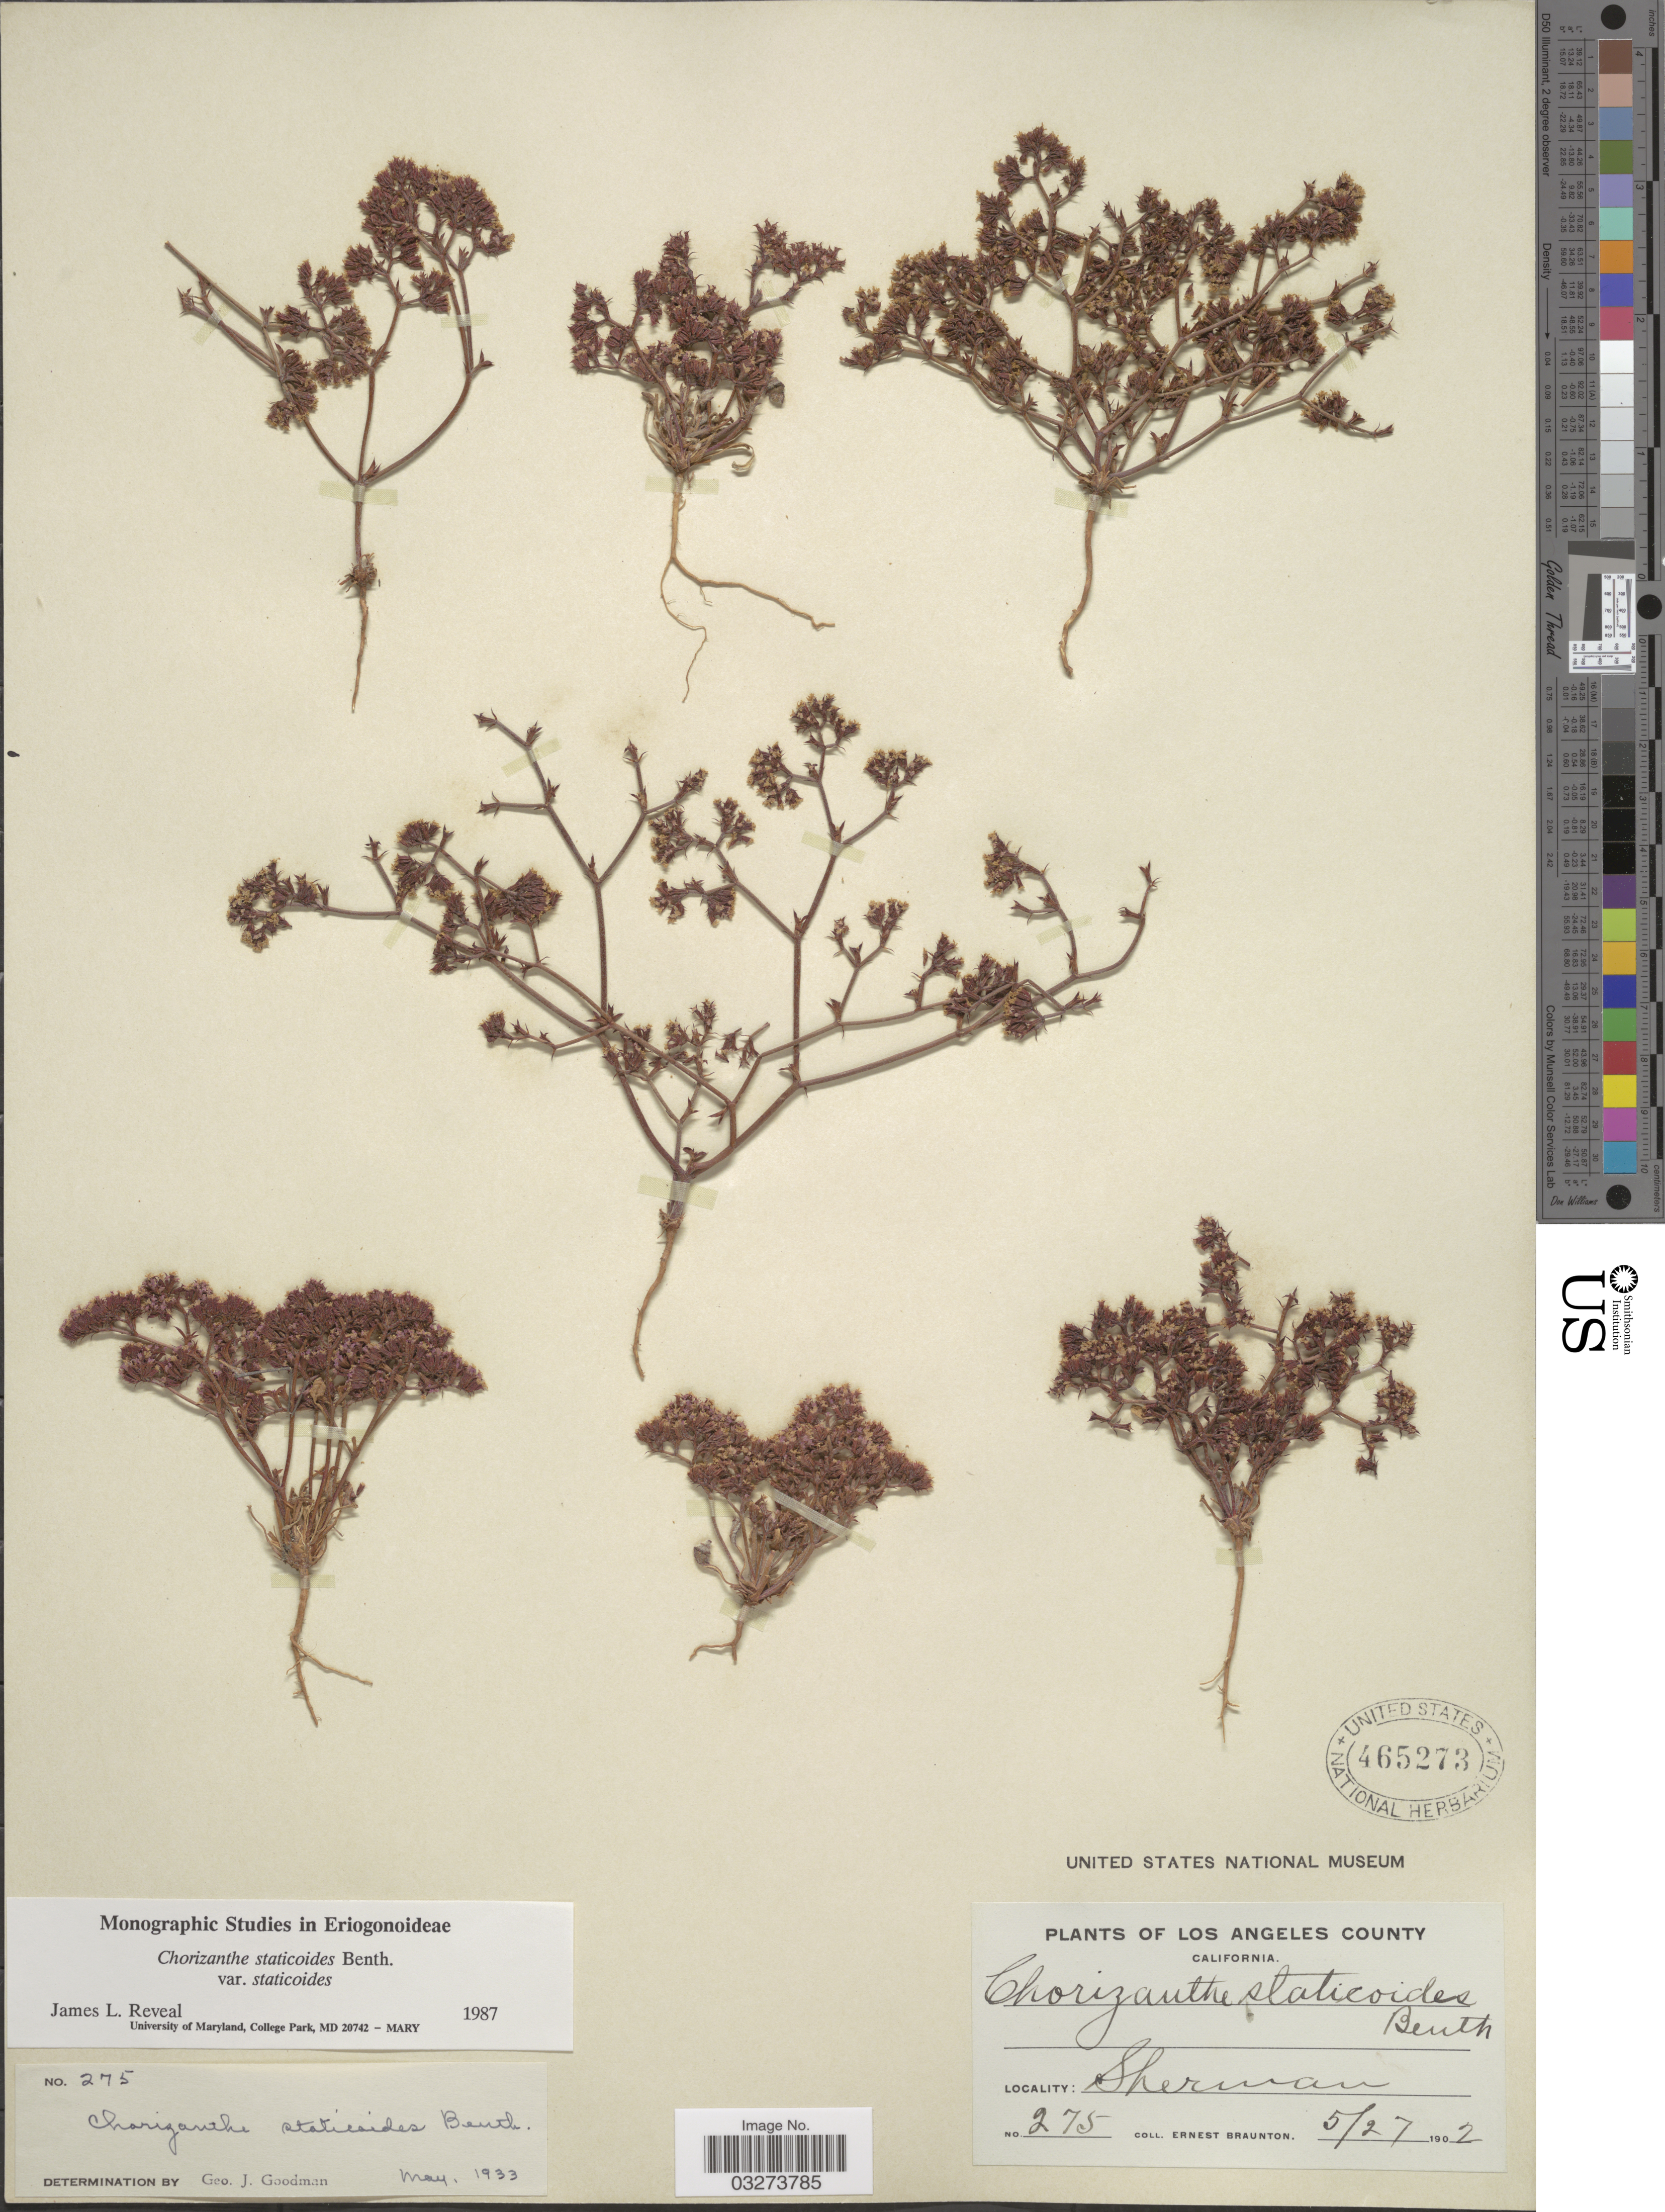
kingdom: Plantae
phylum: Tracheophyta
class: Magnoliopsida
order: Caryophyllales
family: Polygonaceae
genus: Chorizanthe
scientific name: Chorizanthe staticoides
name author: Benth.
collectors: E. Braunton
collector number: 275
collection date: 1902-05-27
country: United States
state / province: California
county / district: Los Angeles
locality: Los Angeles County, Sherman.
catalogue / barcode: US 465273